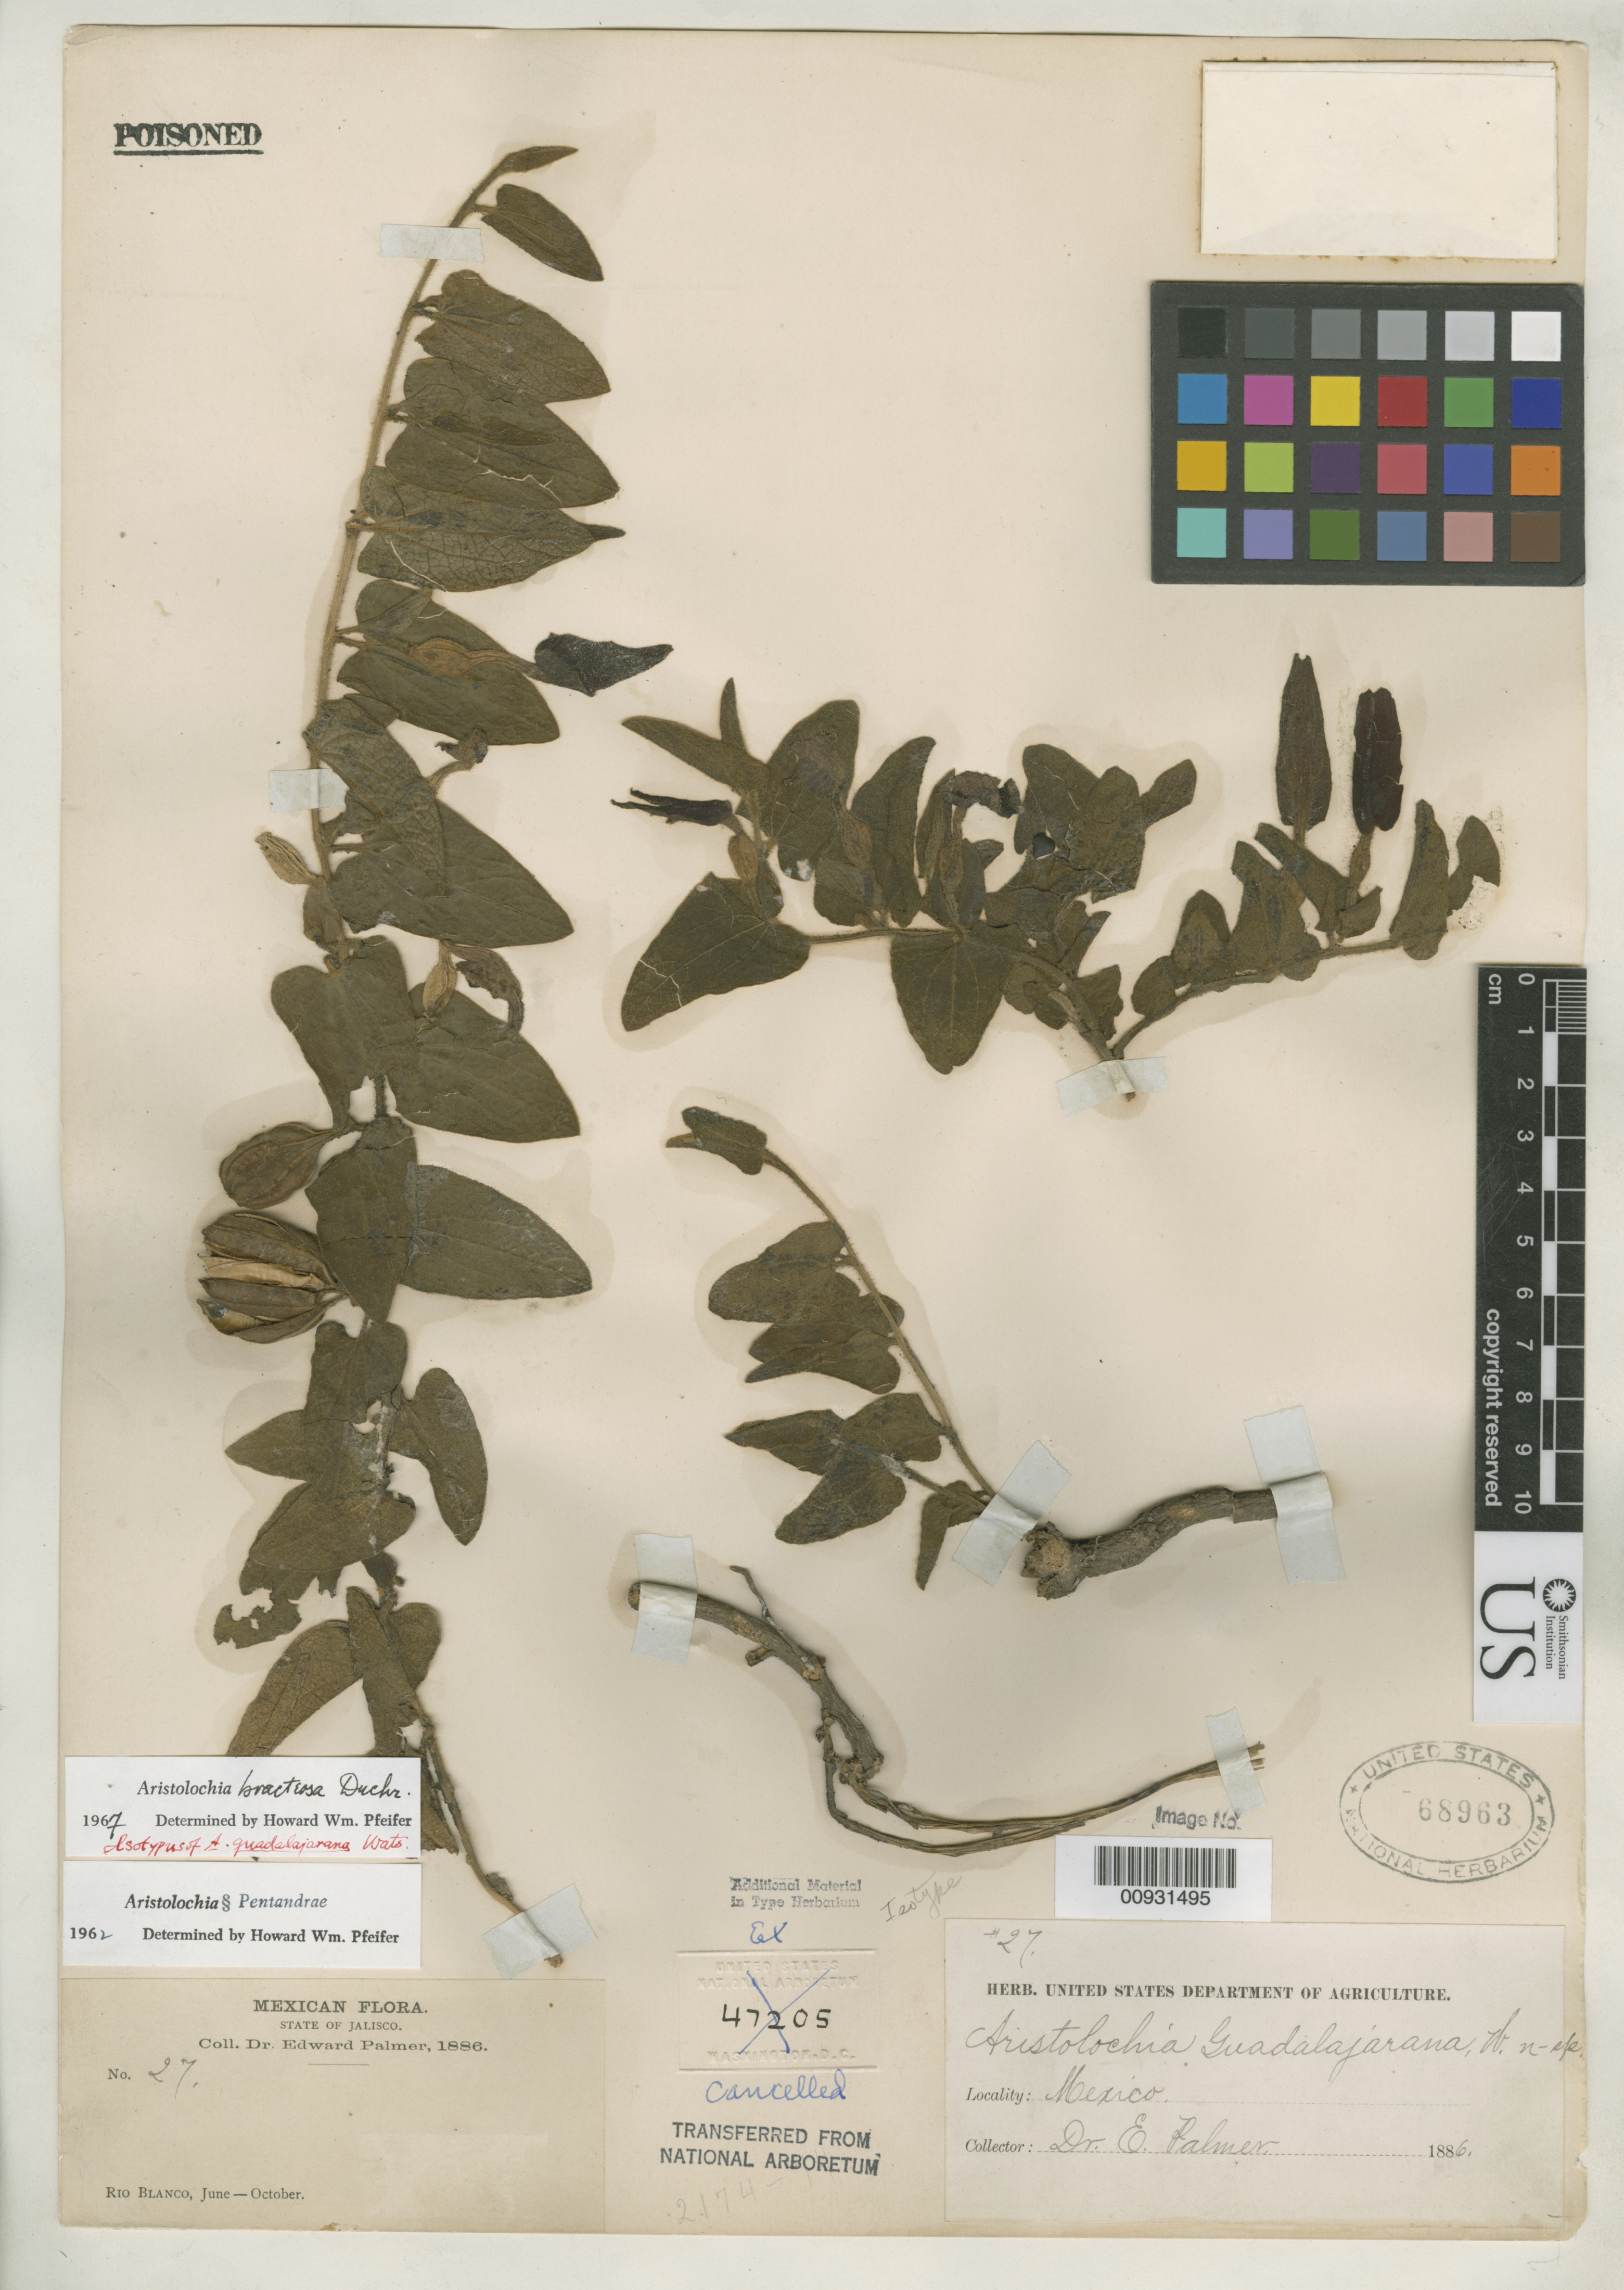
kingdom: Plantae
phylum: Tracheophyta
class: Magnoliopsida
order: Piperales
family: Aristolochiaceae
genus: Aristolochia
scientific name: Aristolochia guadalajarana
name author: S. Watson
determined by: Pfeifer, H. W.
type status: Isotype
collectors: E. Palmer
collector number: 27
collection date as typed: Jun 1886 to -- Oct 1886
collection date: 1886-06/1886-10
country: Mexico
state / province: Jalisco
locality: Río Blanco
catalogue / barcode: US 68963